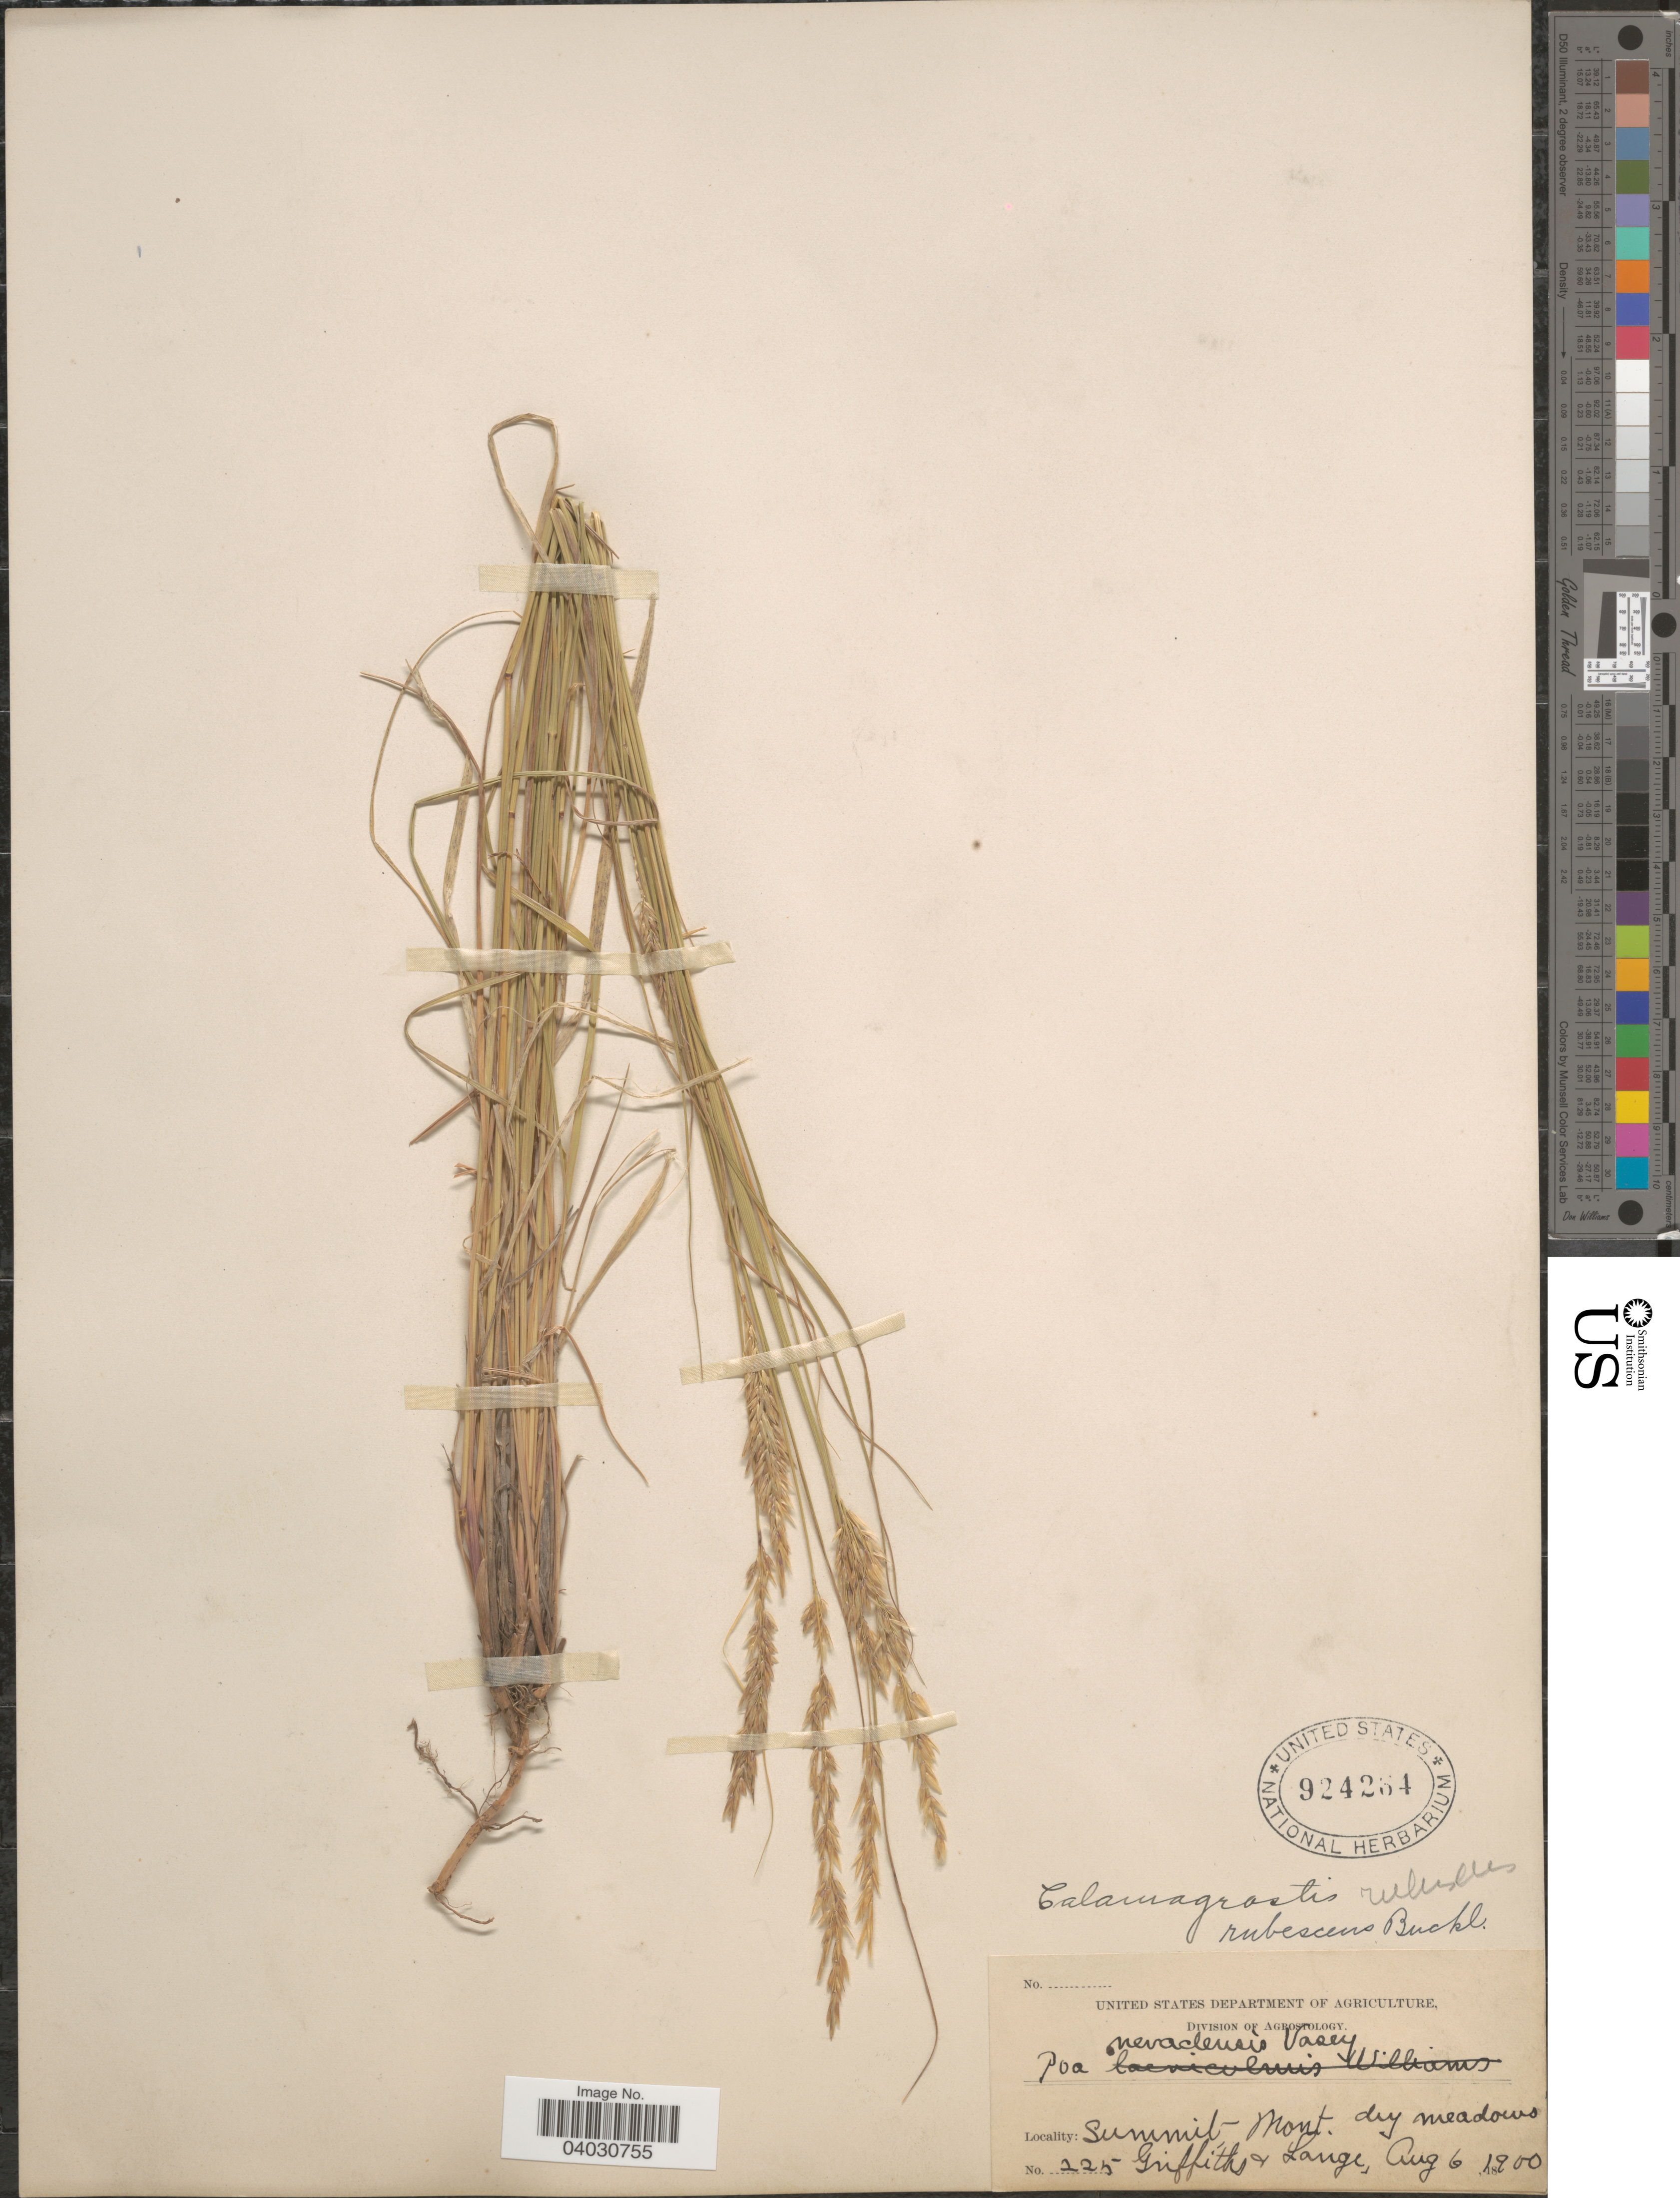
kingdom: Plantae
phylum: Tracheophyta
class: Liliopsida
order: Poales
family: Poaceae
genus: Calamagrostis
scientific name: Calamagrostis rubescens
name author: Buckley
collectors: -- Griffiths & -- Lange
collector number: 225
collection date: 1900-08-06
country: United States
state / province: Montana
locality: Summit.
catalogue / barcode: US 924264